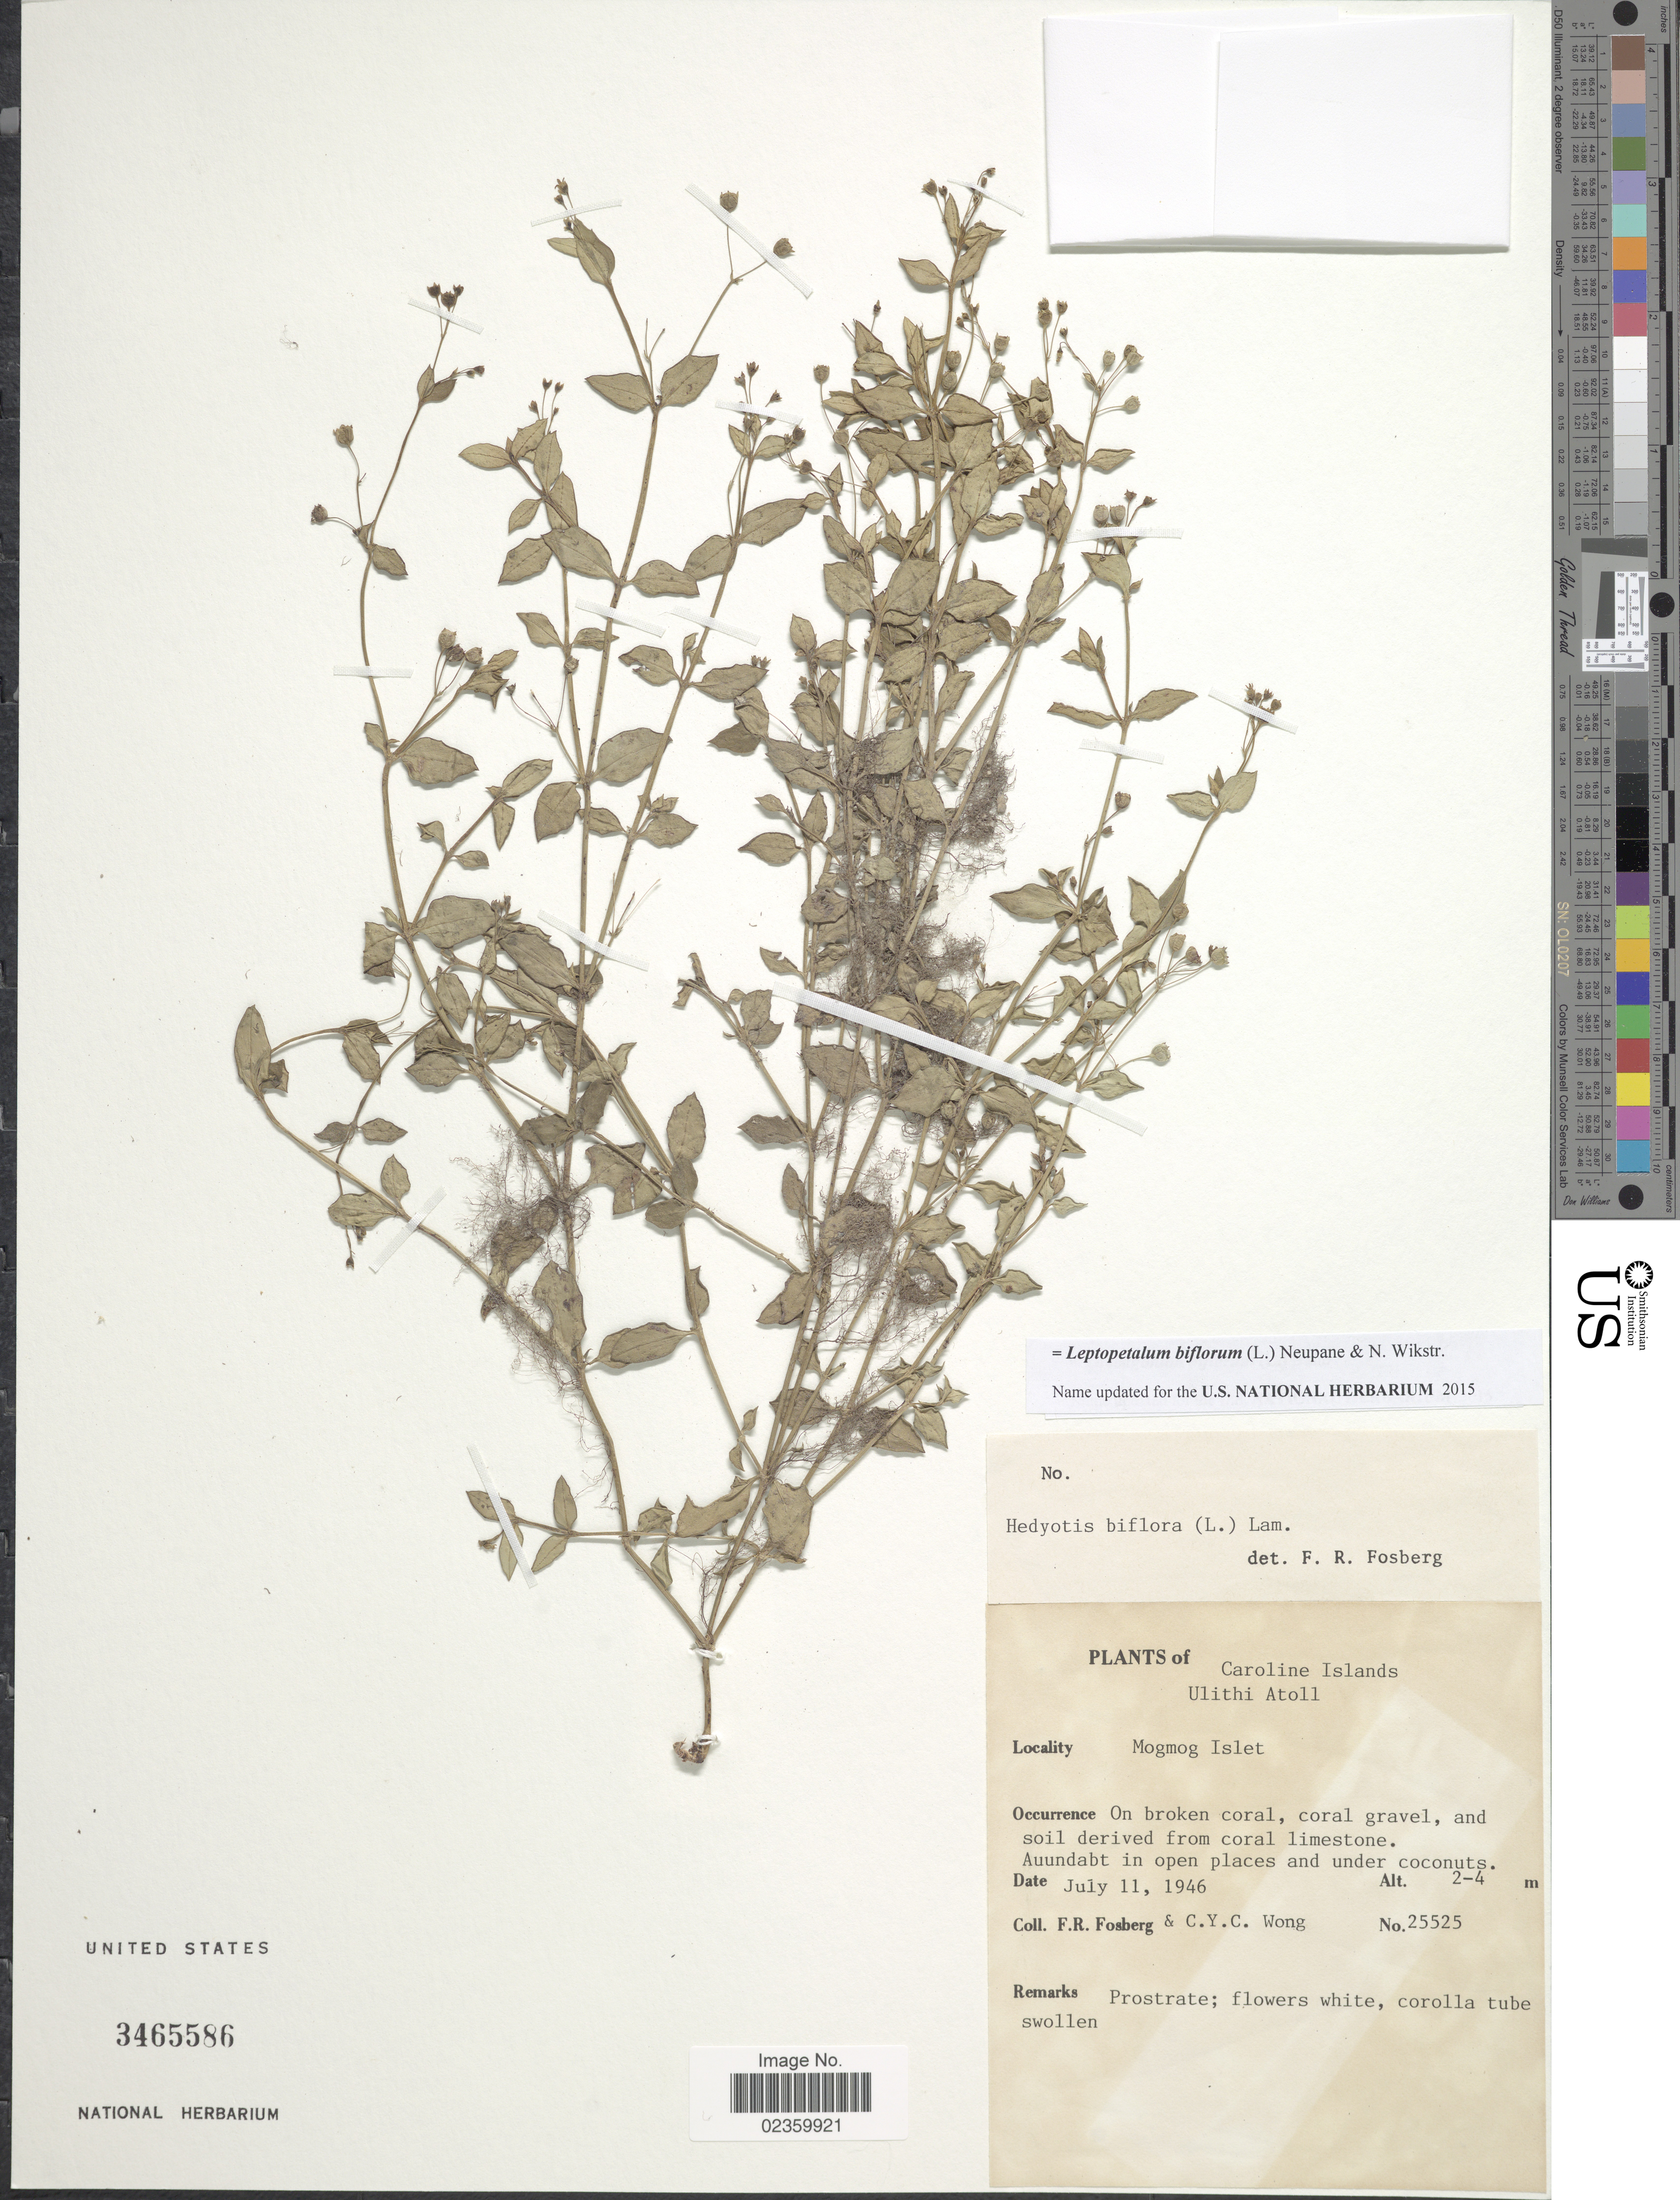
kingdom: Plantae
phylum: Tracheophyta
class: Magnoliopsida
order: Gentianales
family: Rubiaceae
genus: Leptopetalum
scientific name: Leptopetalum biflorum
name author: (L.) Neupane & N. Wikstr.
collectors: F. R. Fosberg & C. Y. C. Wong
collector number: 25525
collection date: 1946-07-11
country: Micronesia, Federated States of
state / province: Yap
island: Ulithi Atoll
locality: The Caroline Islands. Ulithi Atoll. Mogmog Islet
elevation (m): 2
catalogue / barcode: US 3465586